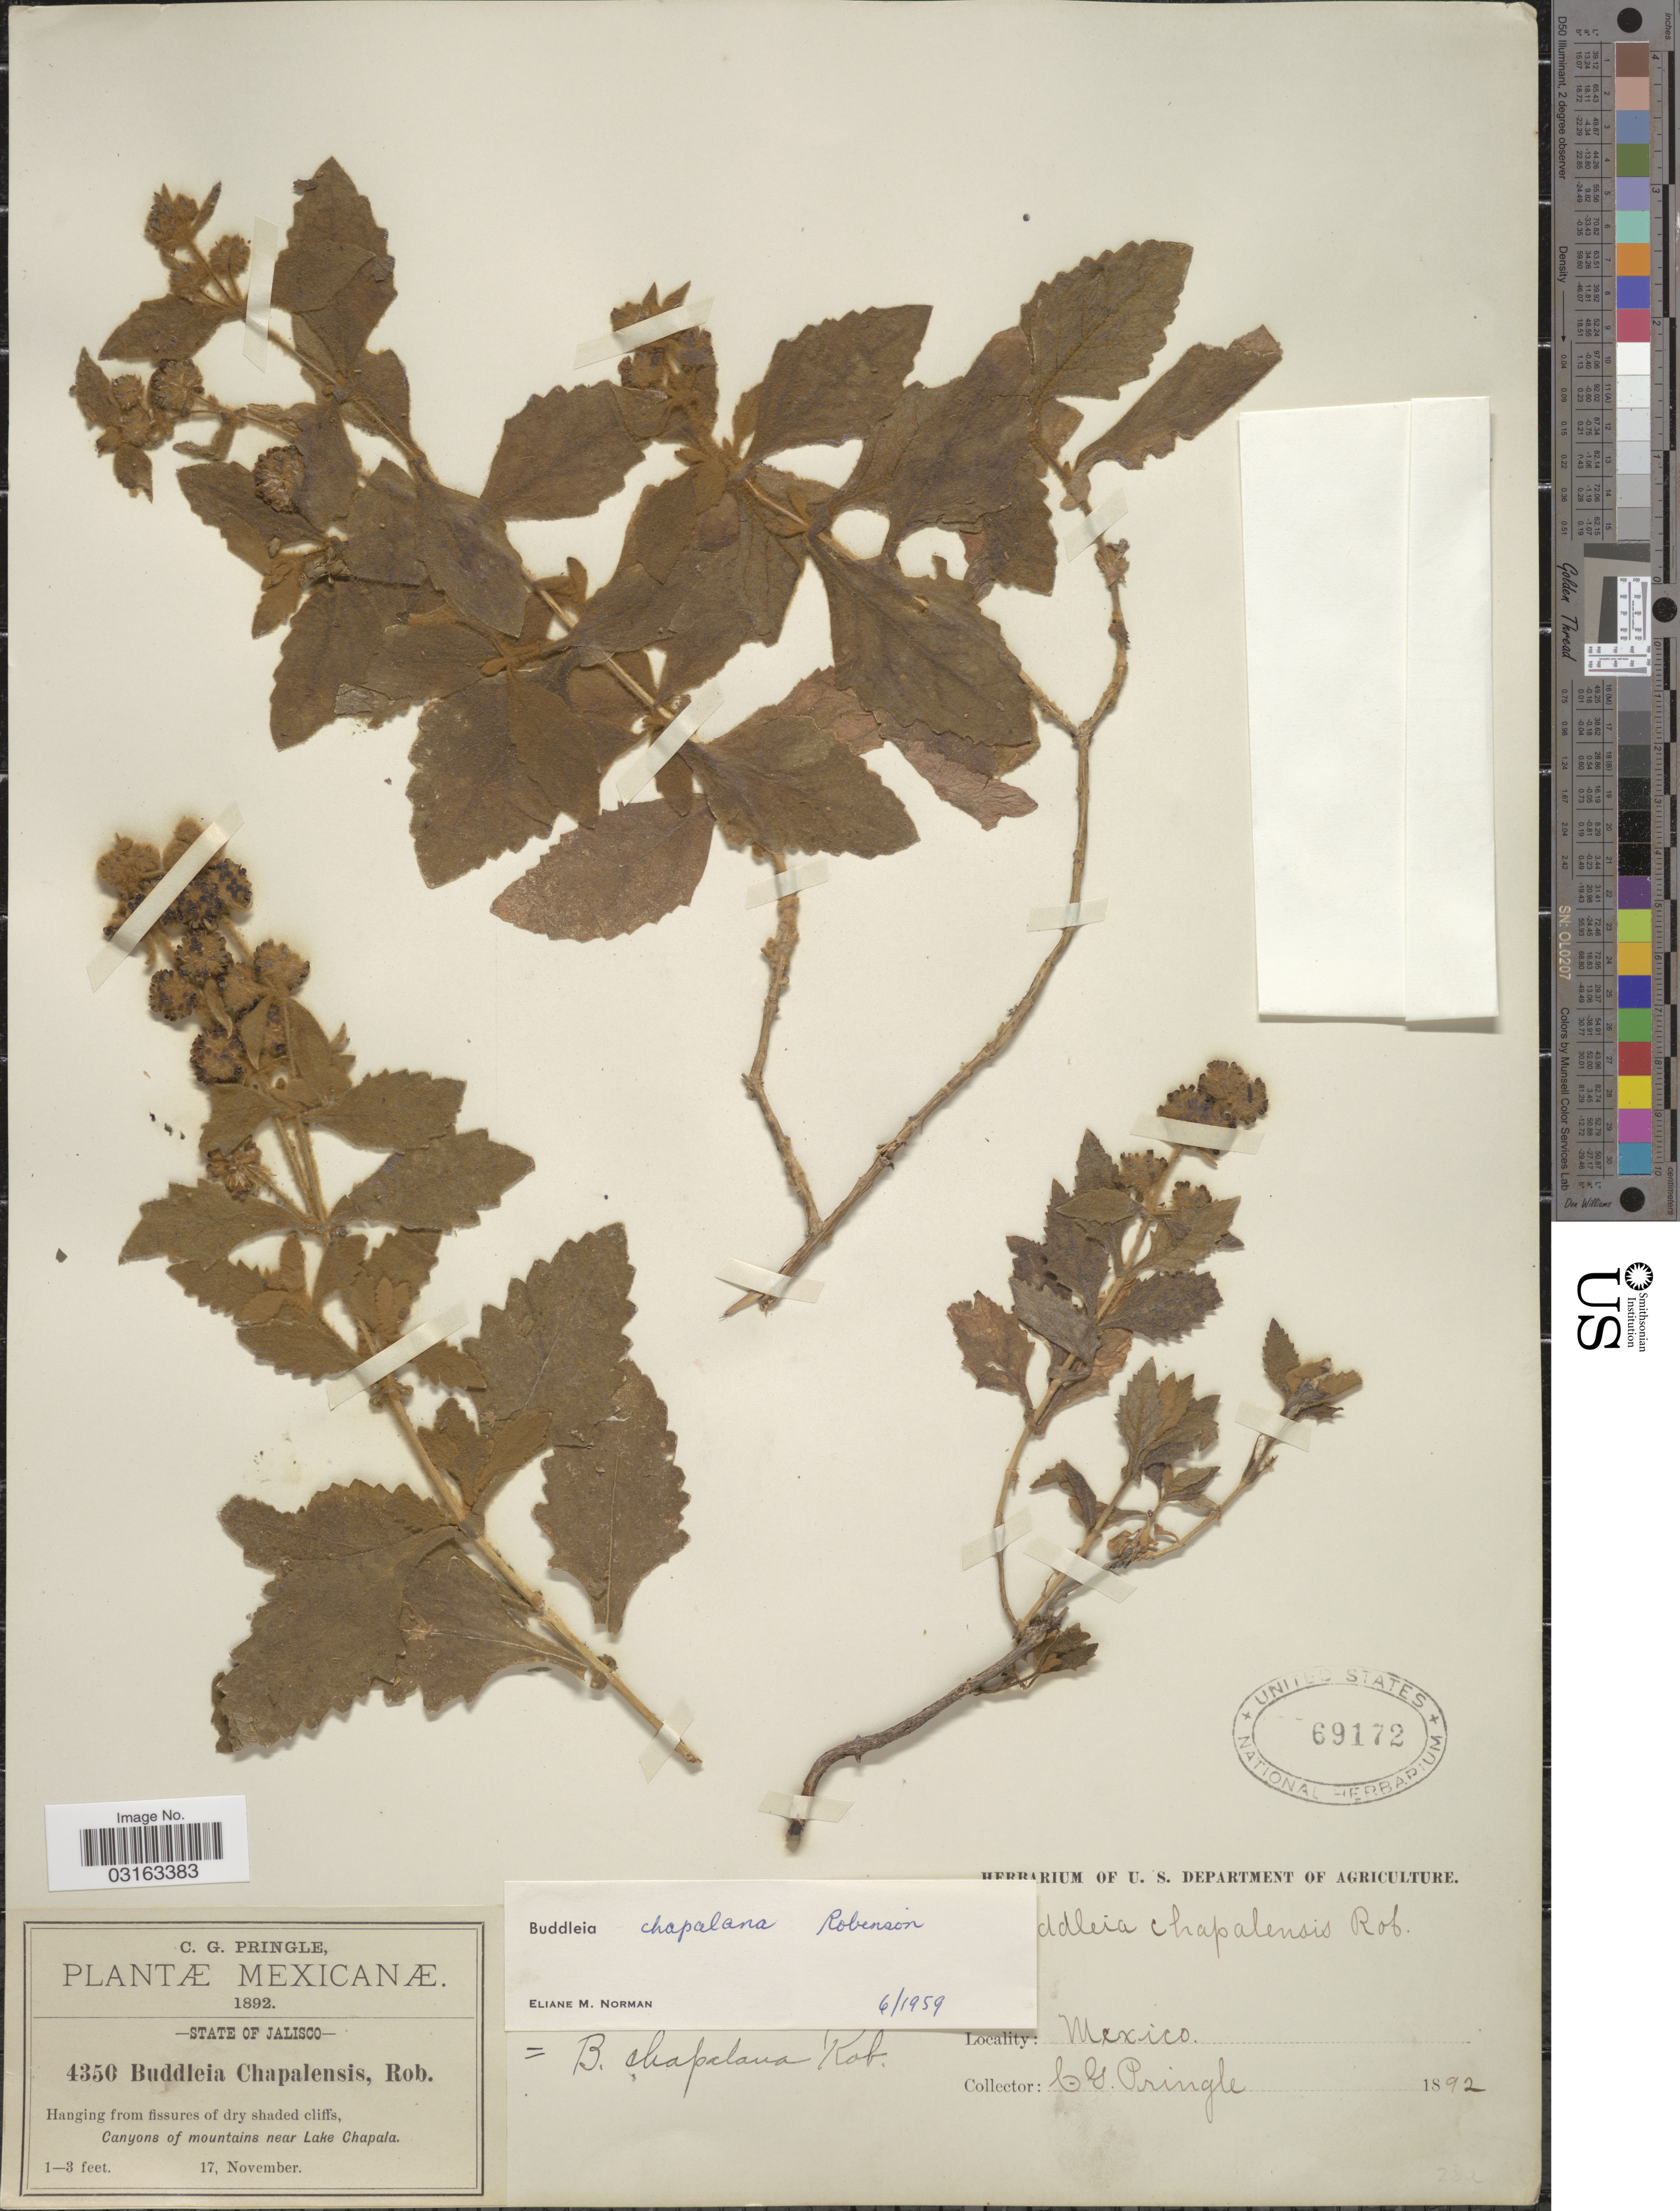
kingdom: Plantae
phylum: Tracheophyta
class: Magnoliopsida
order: Lamiales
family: Scrophulariaceae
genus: Buddleja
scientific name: Buddleja chapalana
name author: B.L. Rob.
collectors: C. G. Pringle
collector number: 4350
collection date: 1892-11-17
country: Mexico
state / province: Jalisco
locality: Canyons of mountains near Lake Chapala.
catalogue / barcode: US 69172